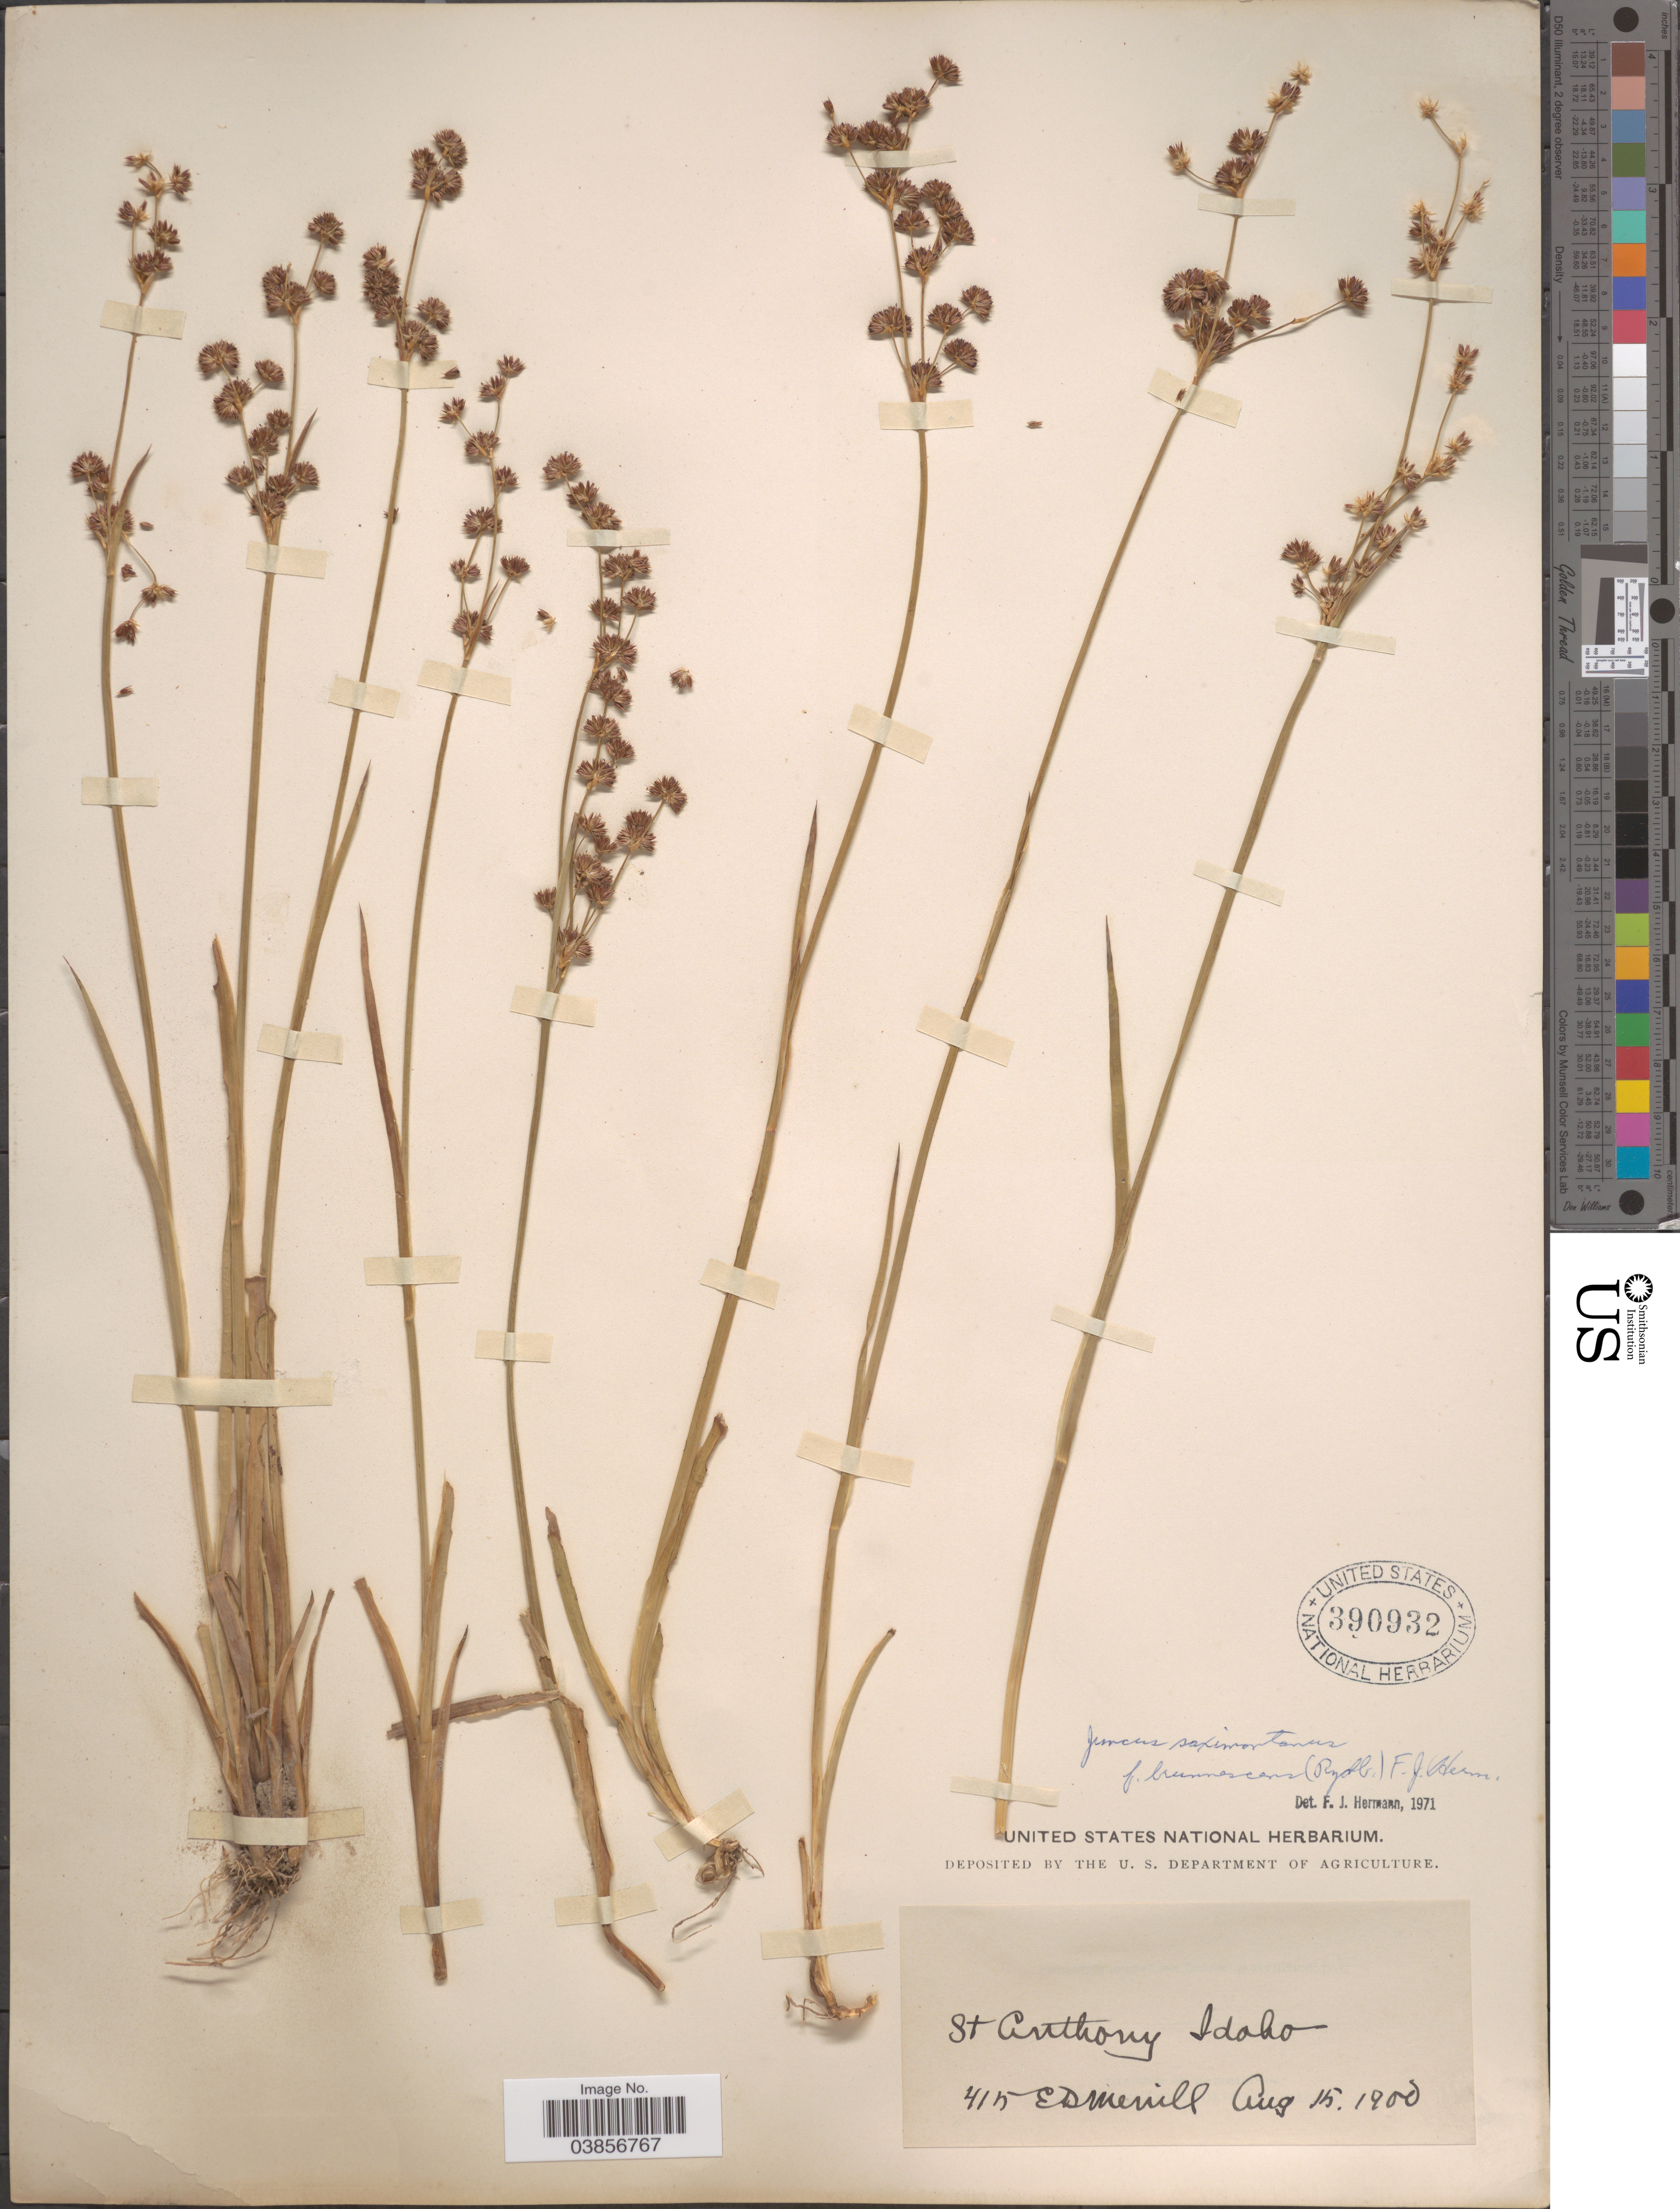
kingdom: Plantae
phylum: Tracheophyta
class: Liliopsida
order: Poales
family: Juncaceae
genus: Juncus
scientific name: Juncus saximontanus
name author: A. Nelson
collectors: E. D. Merrill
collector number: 415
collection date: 1900-08-15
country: United States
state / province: Idaho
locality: St Anthony.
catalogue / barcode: US 390932